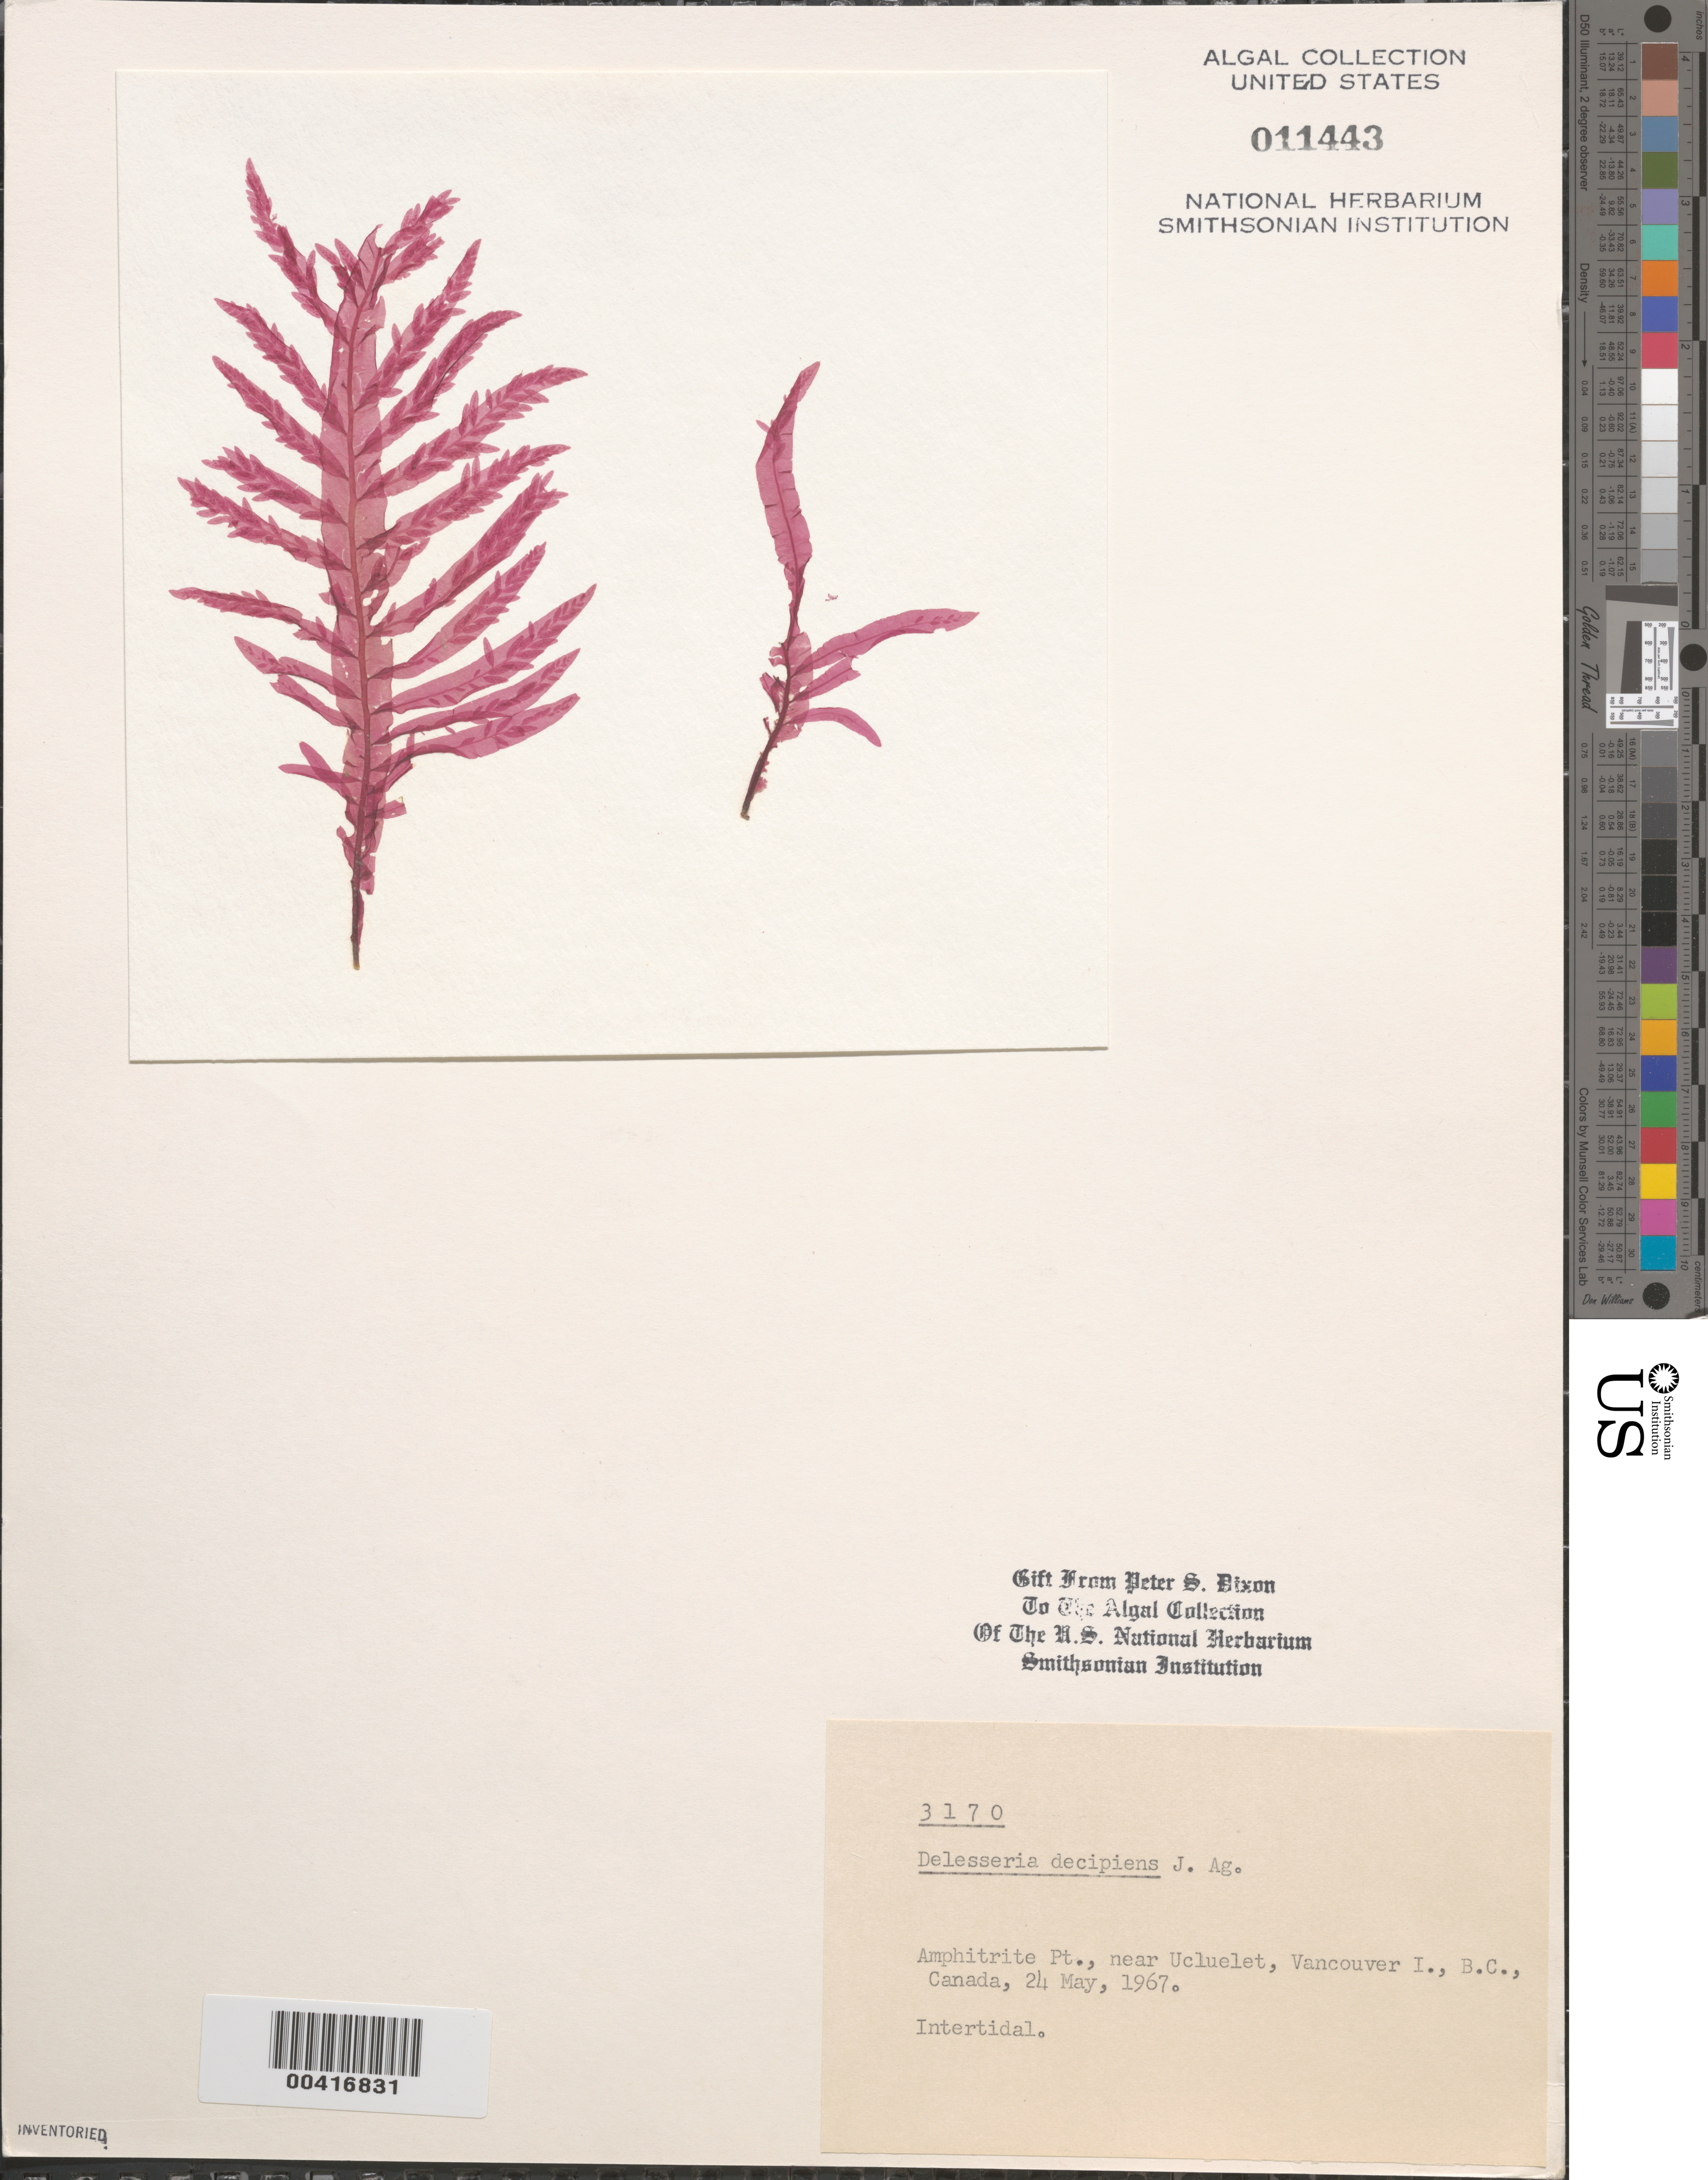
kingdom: Plantae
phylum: Rhodophyta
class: Florideophyceae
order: Ceramiales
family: Delesseriaceae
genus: Cumathamnion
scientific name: Cumathamnion decipiens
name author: (J. Agardh) M.J. Wynne & G.W. Saunders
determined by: Algae name updating Project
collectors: P. S. Dixon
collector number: PSD 3170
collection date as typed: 24 May 1967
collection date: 1967-05-24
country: Canada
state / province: British Columbia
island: Vancouver Island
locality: Amphitrite Point, near Ucluelet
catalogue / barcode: US 11443